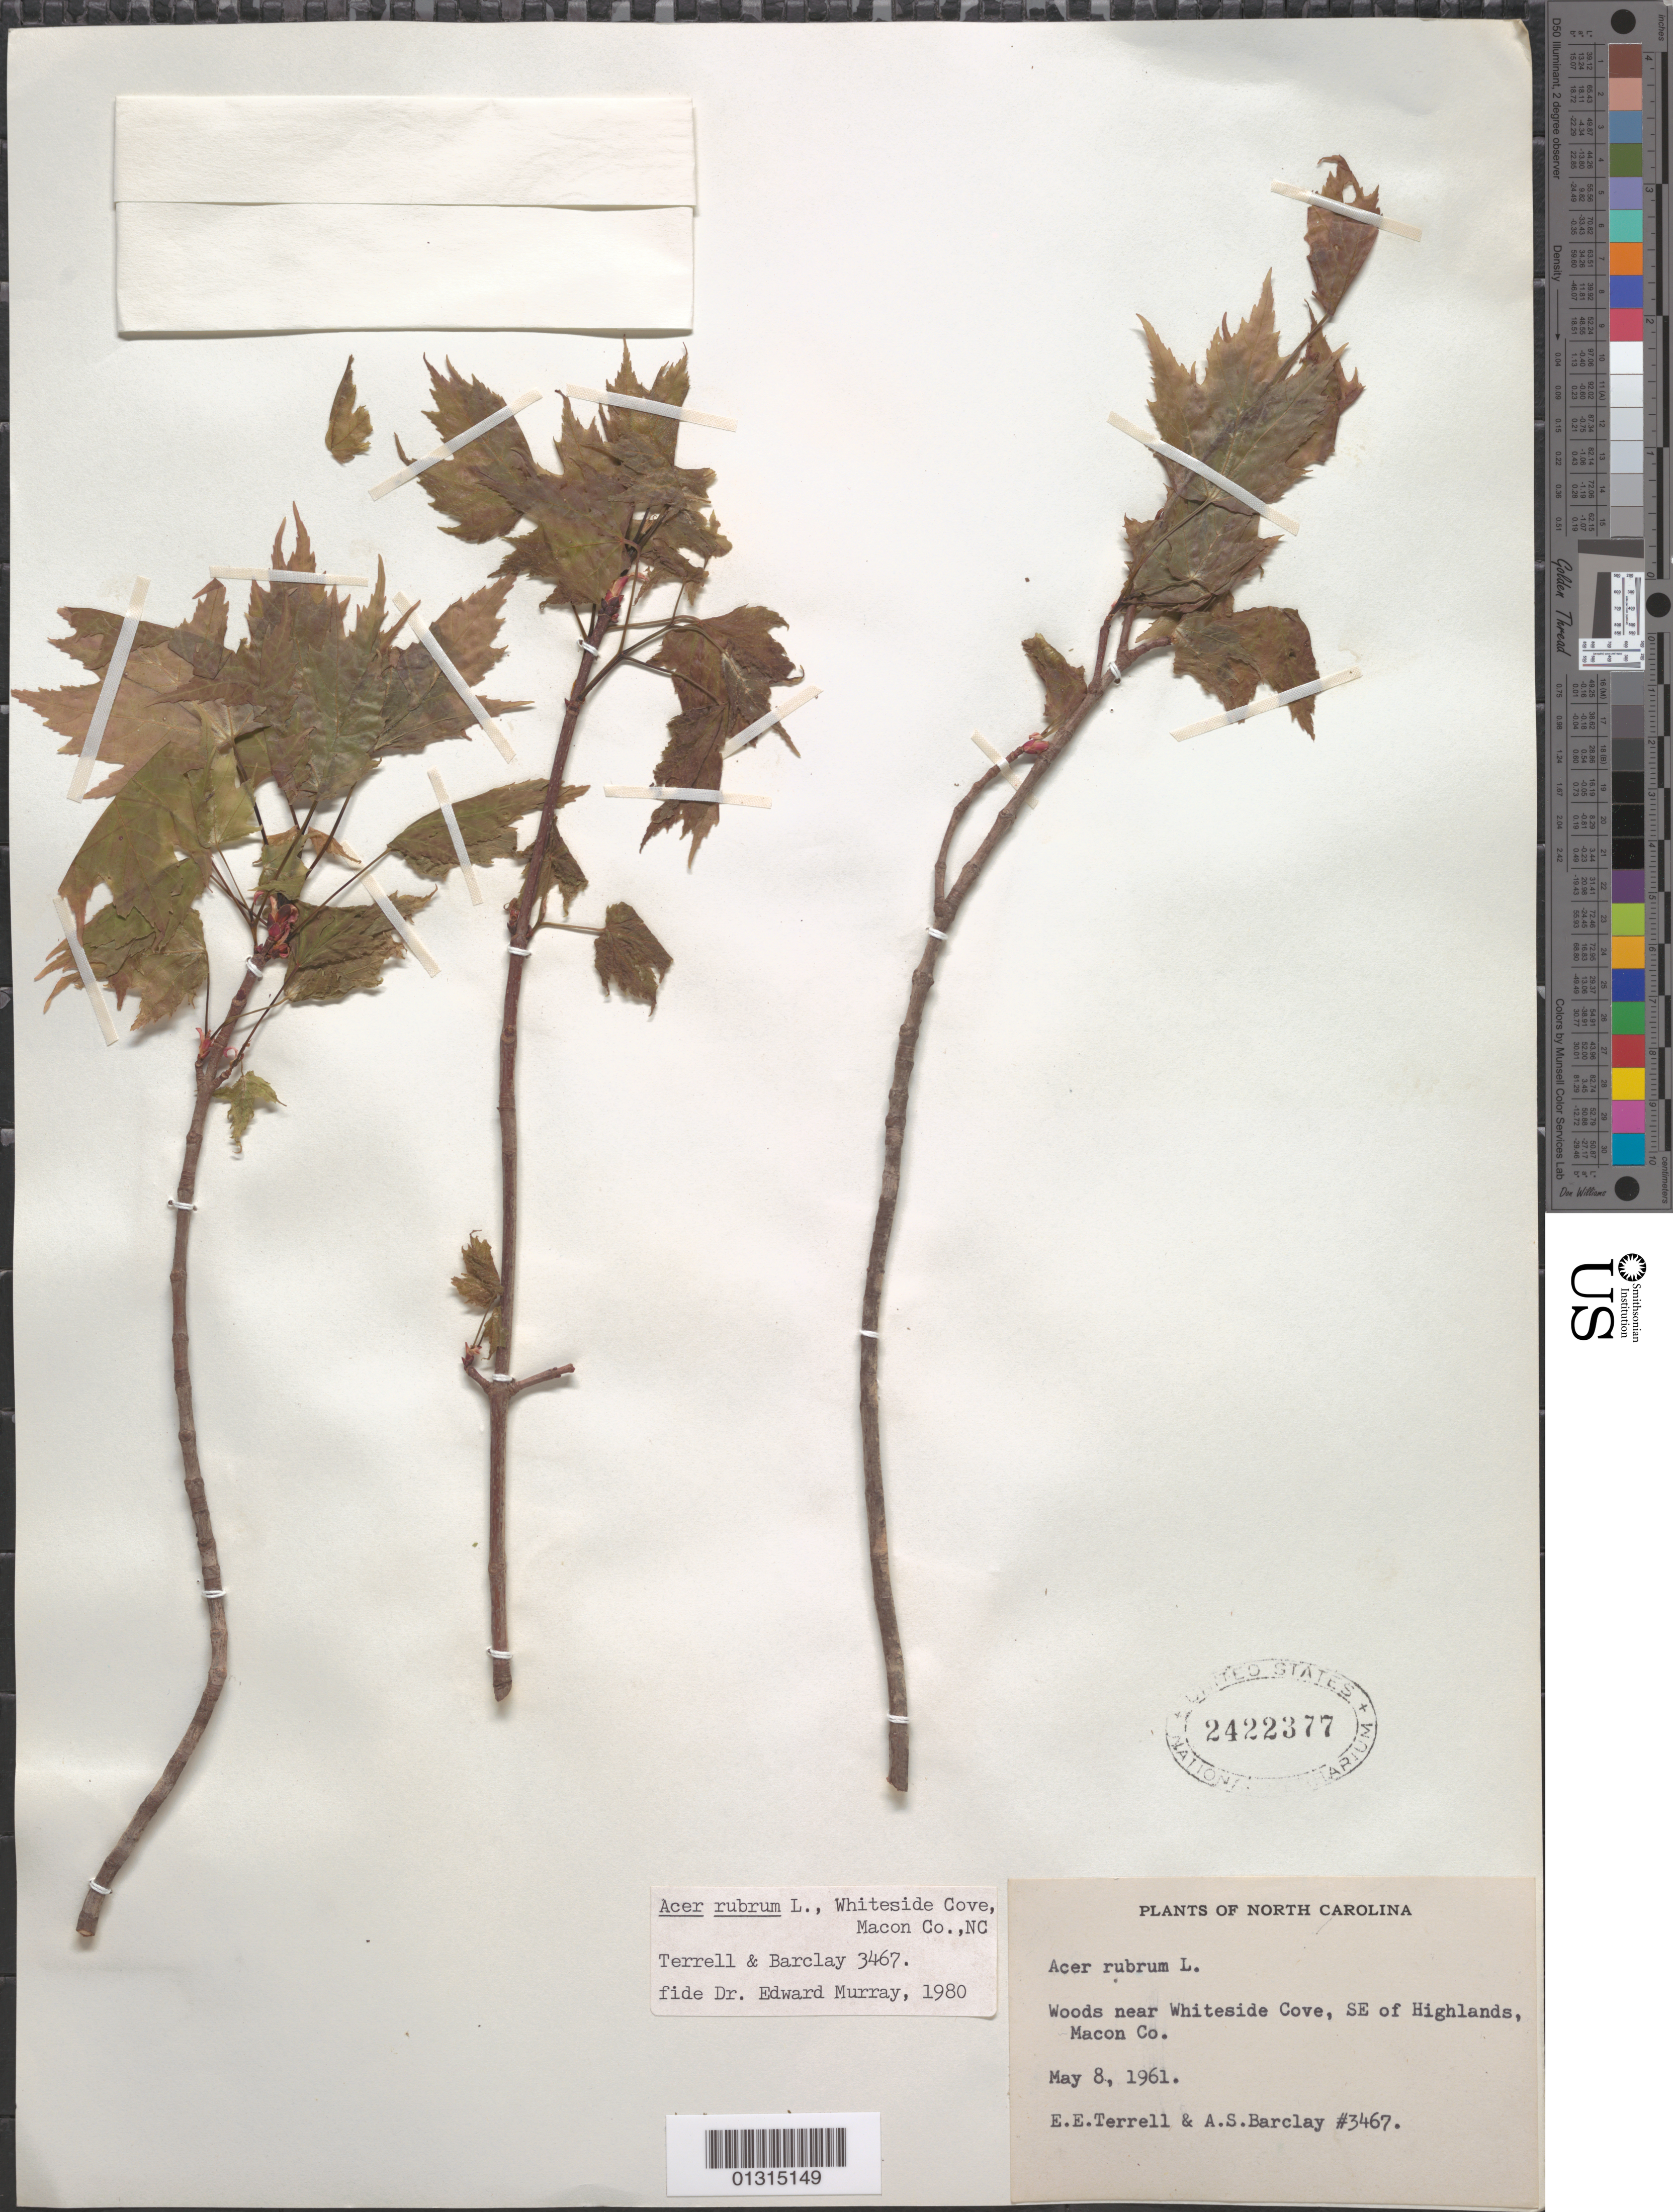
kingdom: Plantae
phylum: Tracheophyta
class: Magnoliopsida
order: Sapindales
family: Sapindaceae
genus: Acer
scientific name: Acer rubrum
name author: L.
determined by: Murray, Edward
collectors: E. E. Terrell & A. S. Barclay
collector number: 3467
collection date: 1961-05-08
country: United States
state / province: North Carolina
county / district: Macon County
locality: Macon County, near Whiteside Cove, SE of Highlands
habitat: Woods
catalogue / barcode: US 2422377